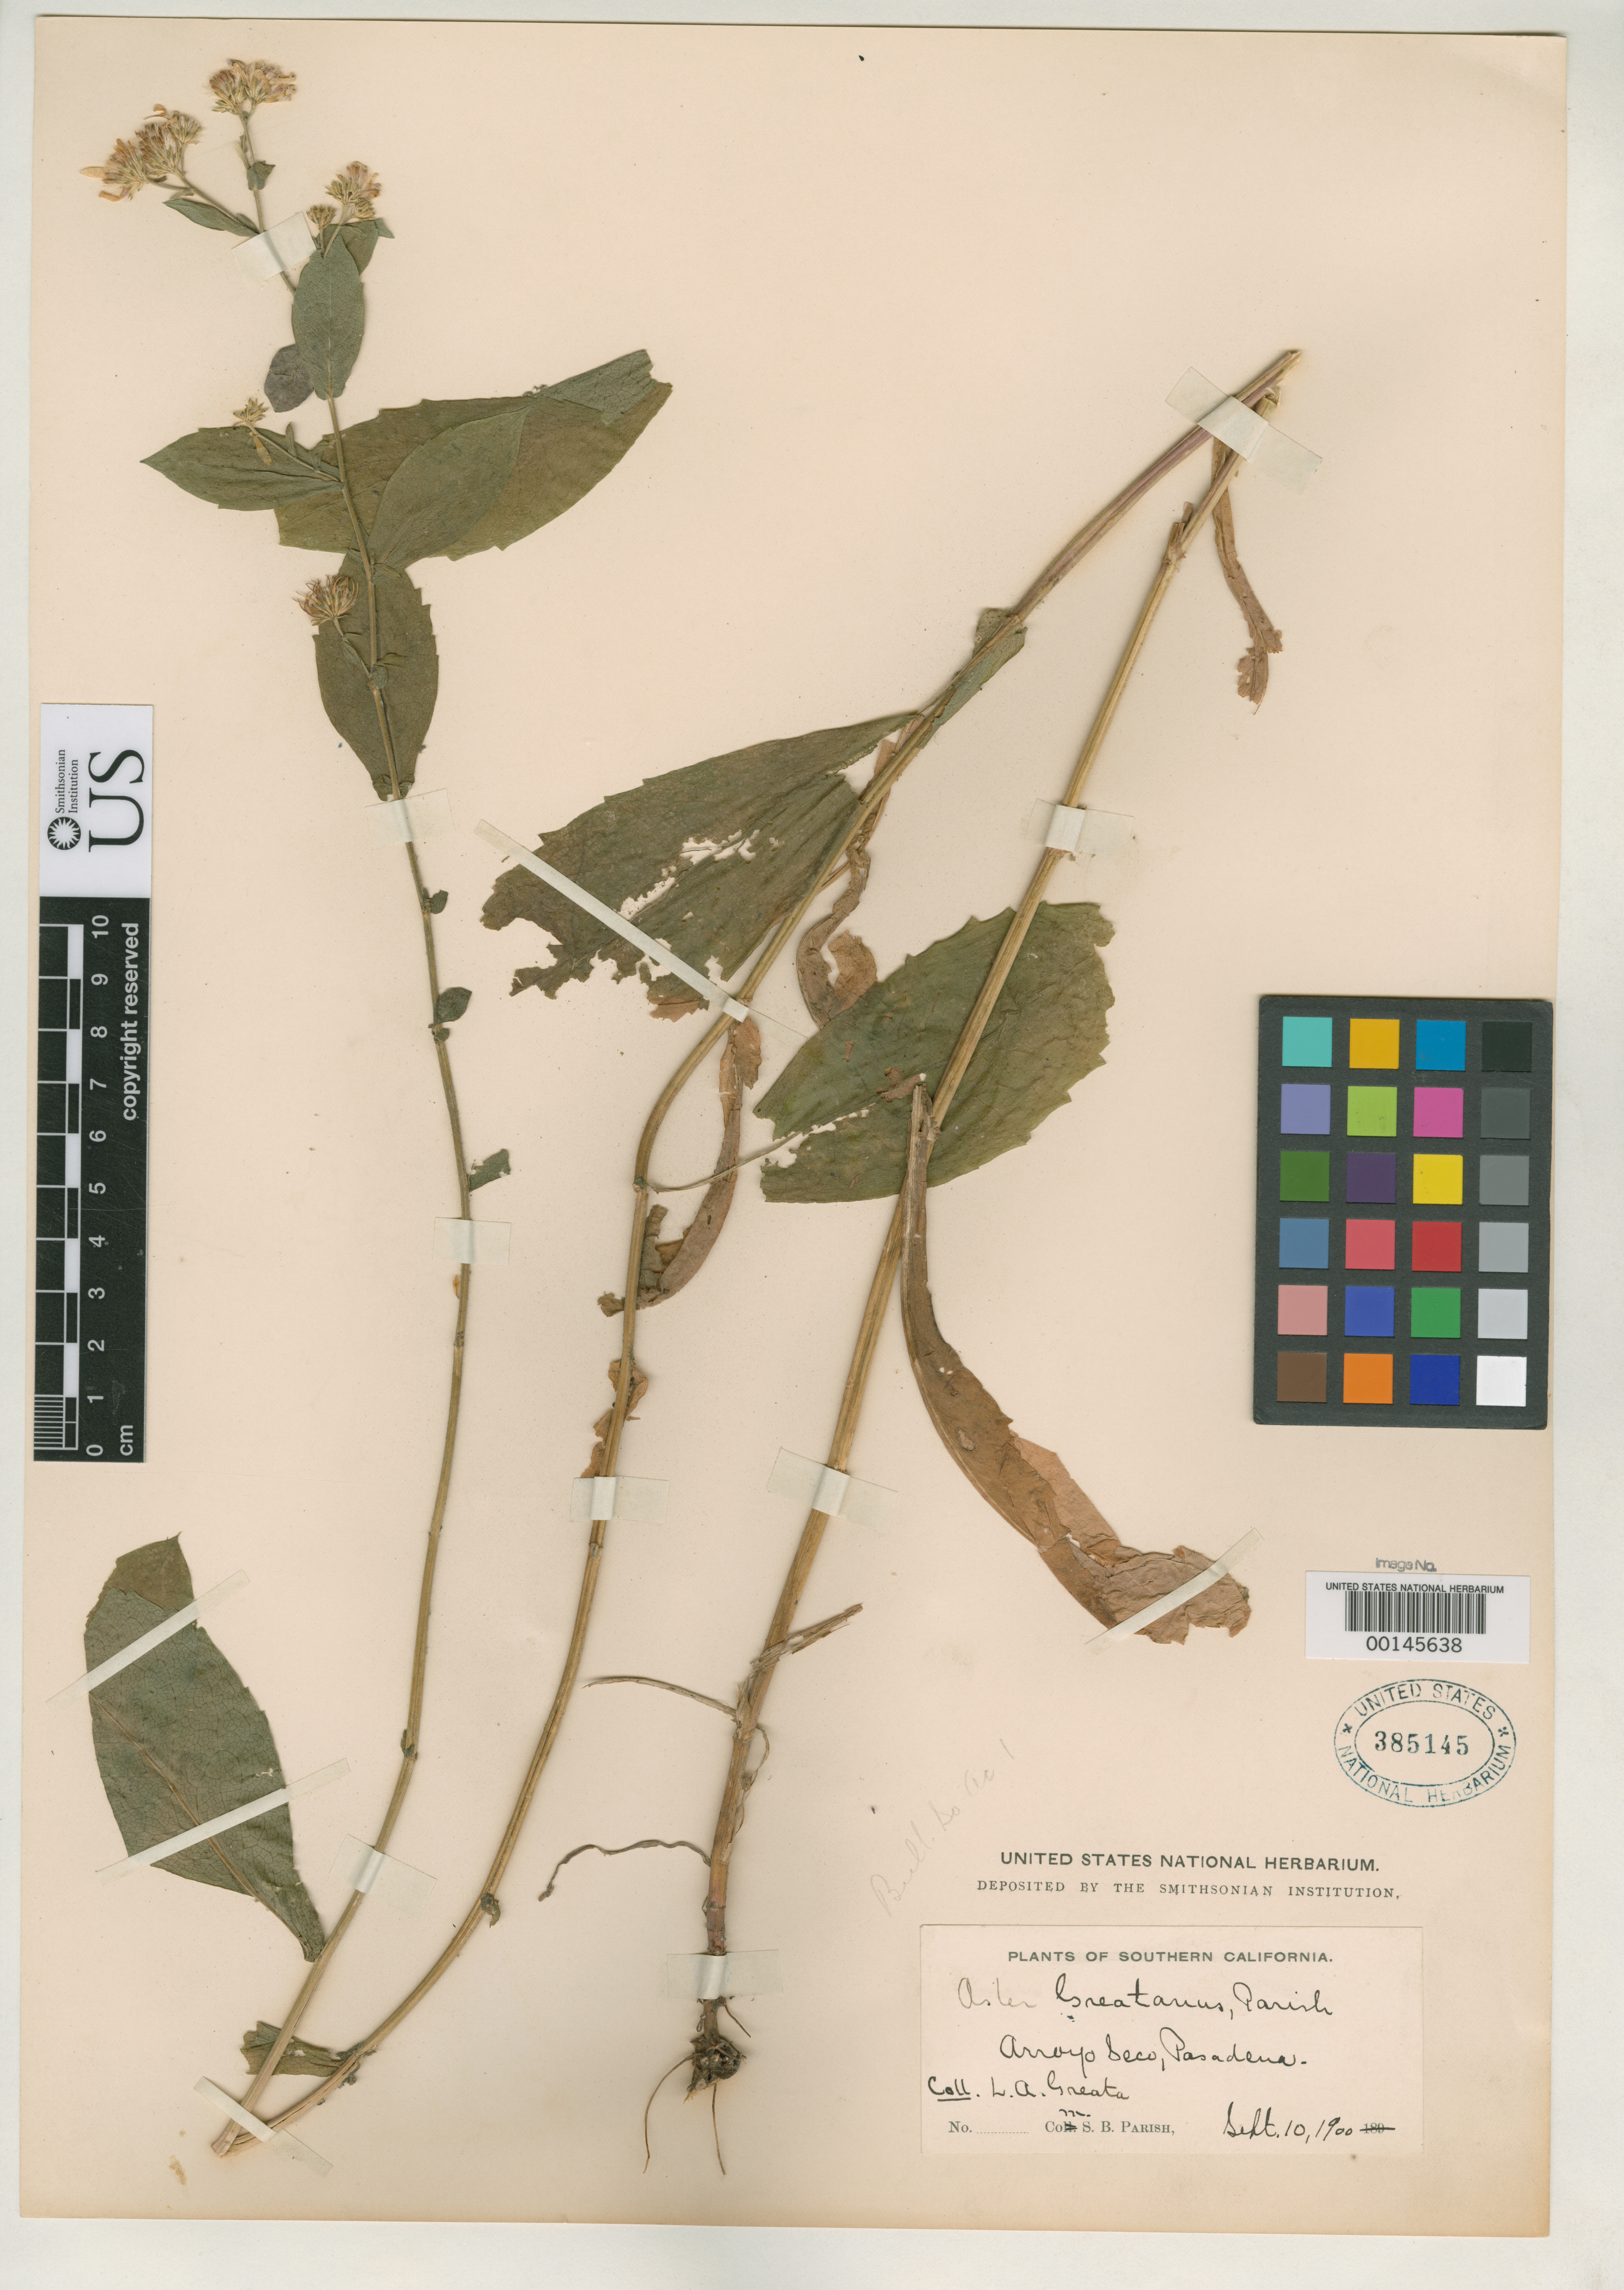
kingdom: Plantae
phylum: Tracheophyta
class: Magnoliopsida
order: Asterales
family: Asteraceae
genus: Aster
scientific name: Aster greatai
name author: Parish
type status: Isotype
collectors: L. Greata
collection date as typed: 10 Sep 1900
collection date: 1900-09-10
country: United States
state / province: California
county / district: Los Angeles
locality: Pasadena.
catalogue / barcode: US 385145